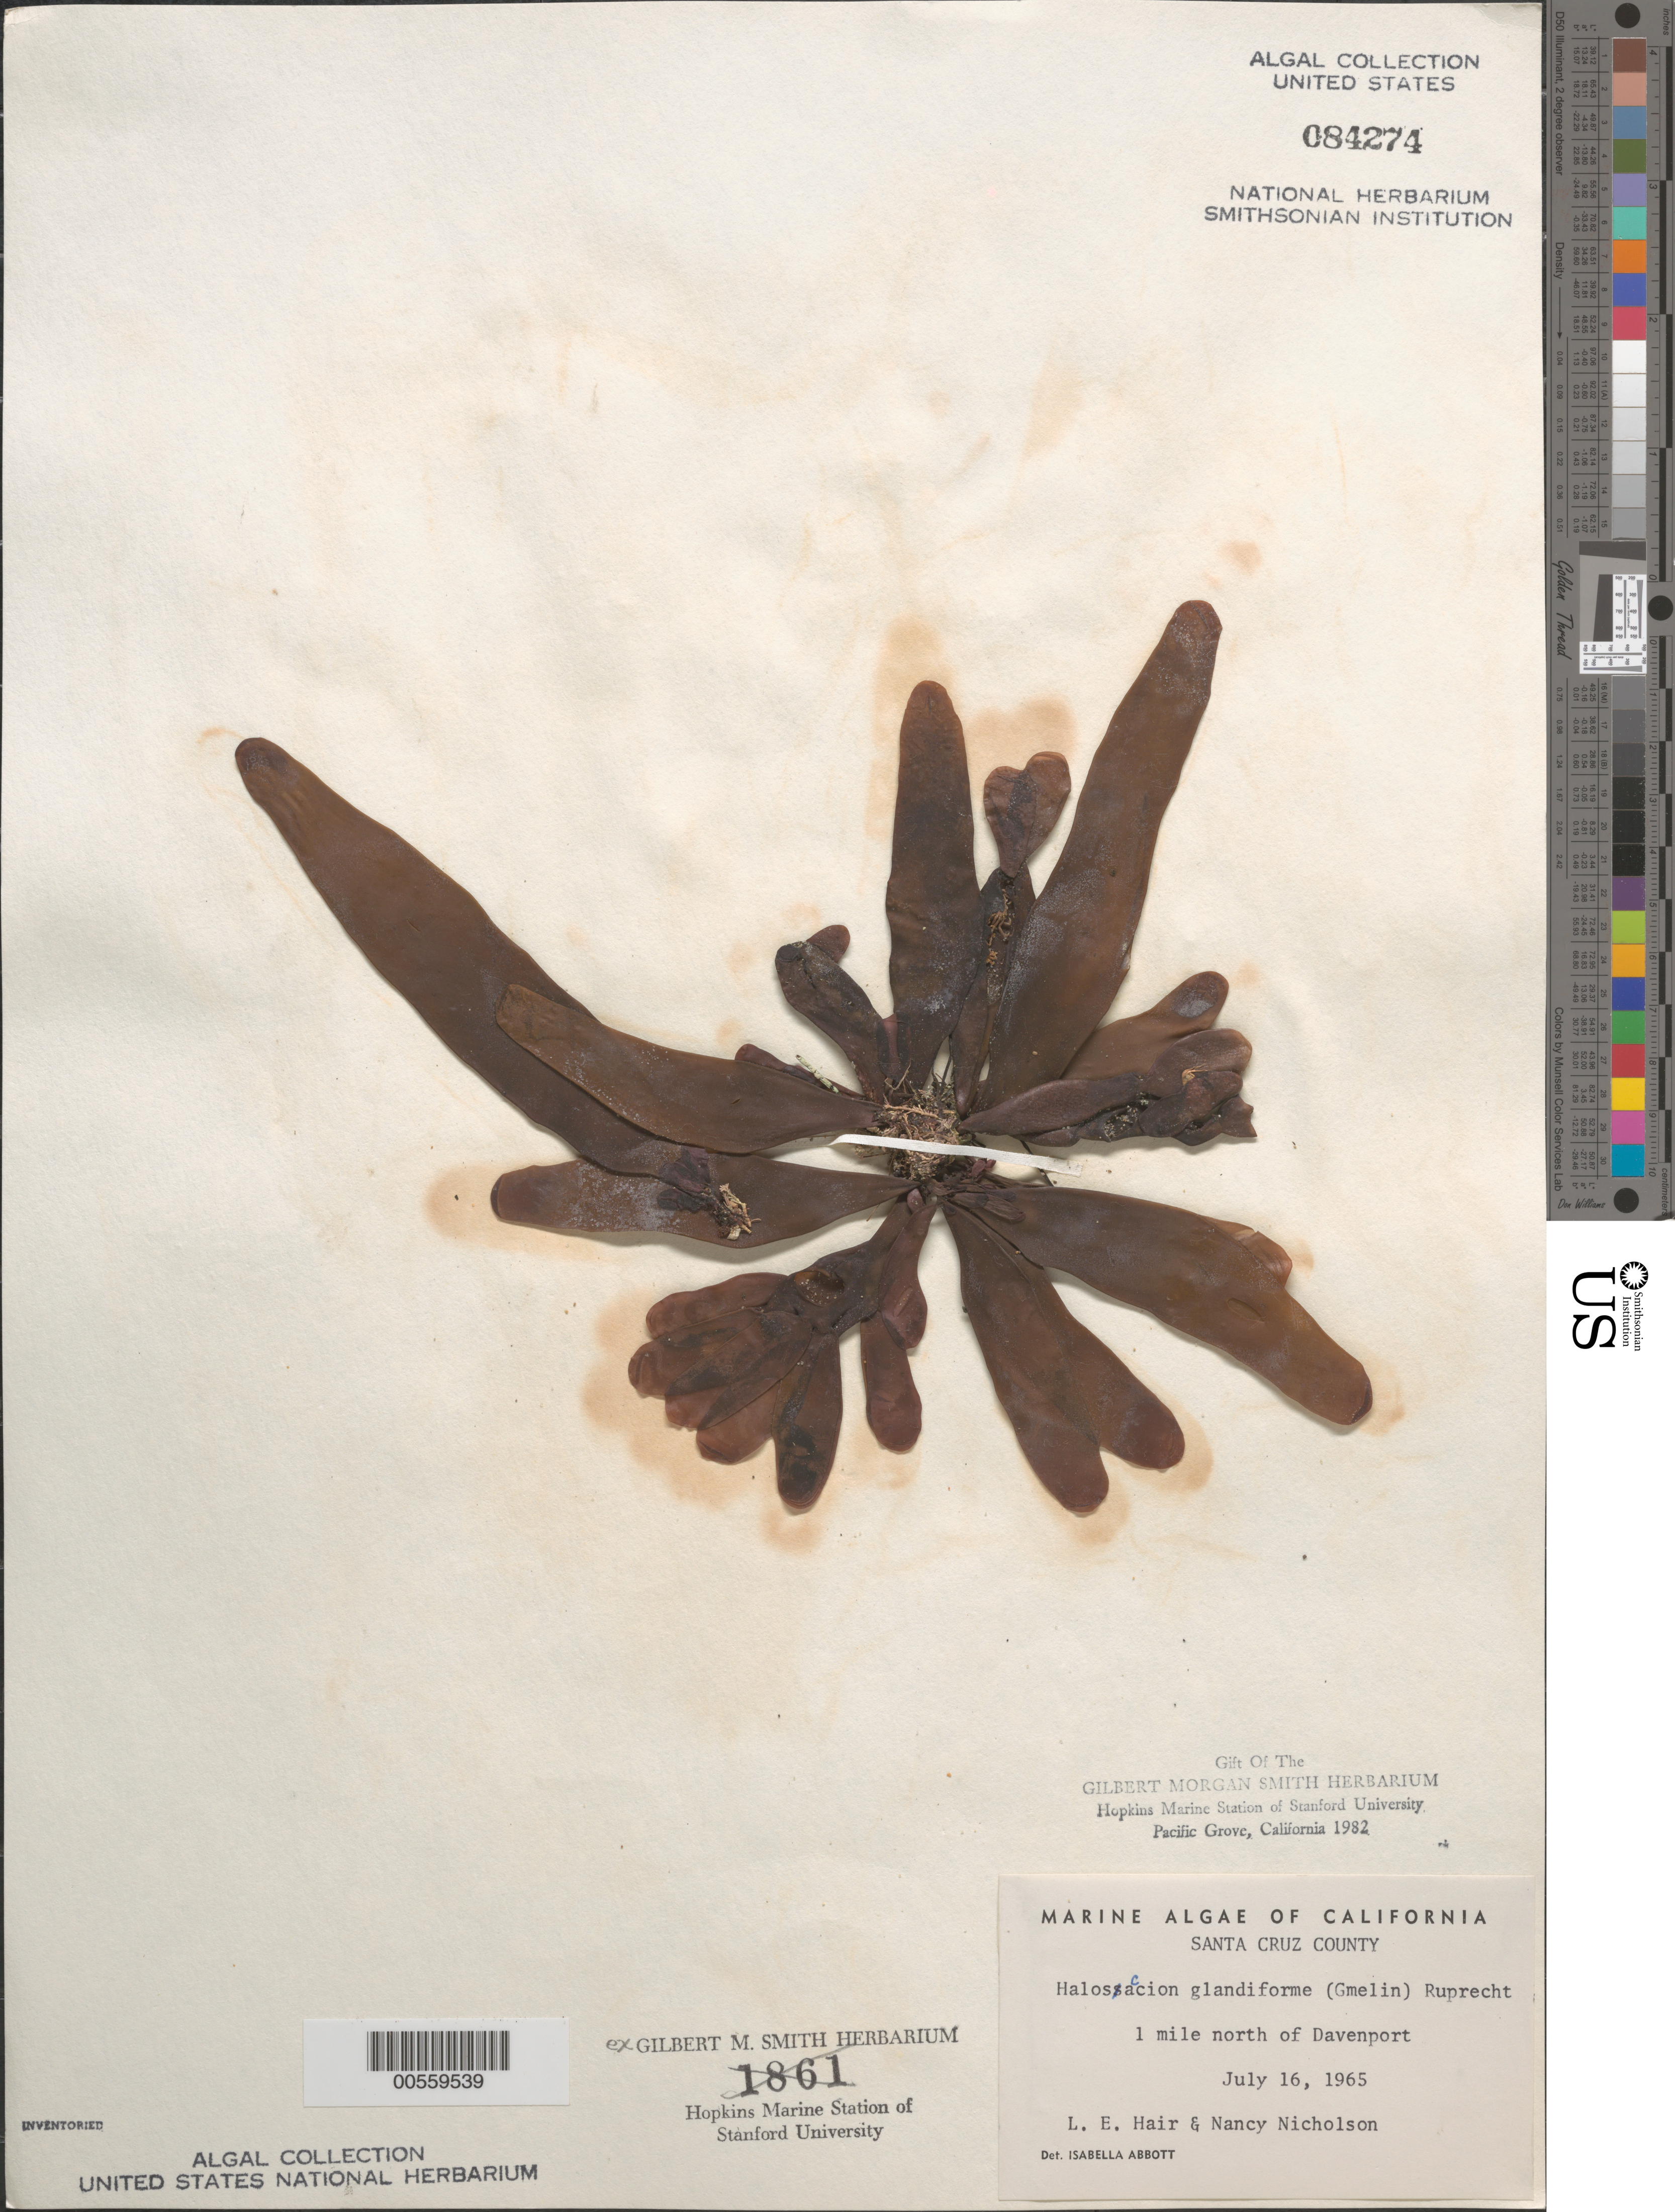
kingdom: Plantae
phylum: Rhodophyta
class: Florideophyceae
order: Palmariales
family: Palmariaceae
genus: Halosaccion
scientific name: Halosaccion glandiforme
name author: (S.G. Gmel.) Rupr.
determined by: Abbott, Isabella A.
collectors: L. Hair & N. Nicholson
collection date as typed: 16 Jul 1965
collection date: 1965-07-16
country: United States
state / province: California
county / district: Santa Cruz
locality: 1 mile north of Davenport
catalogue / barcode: US 84274